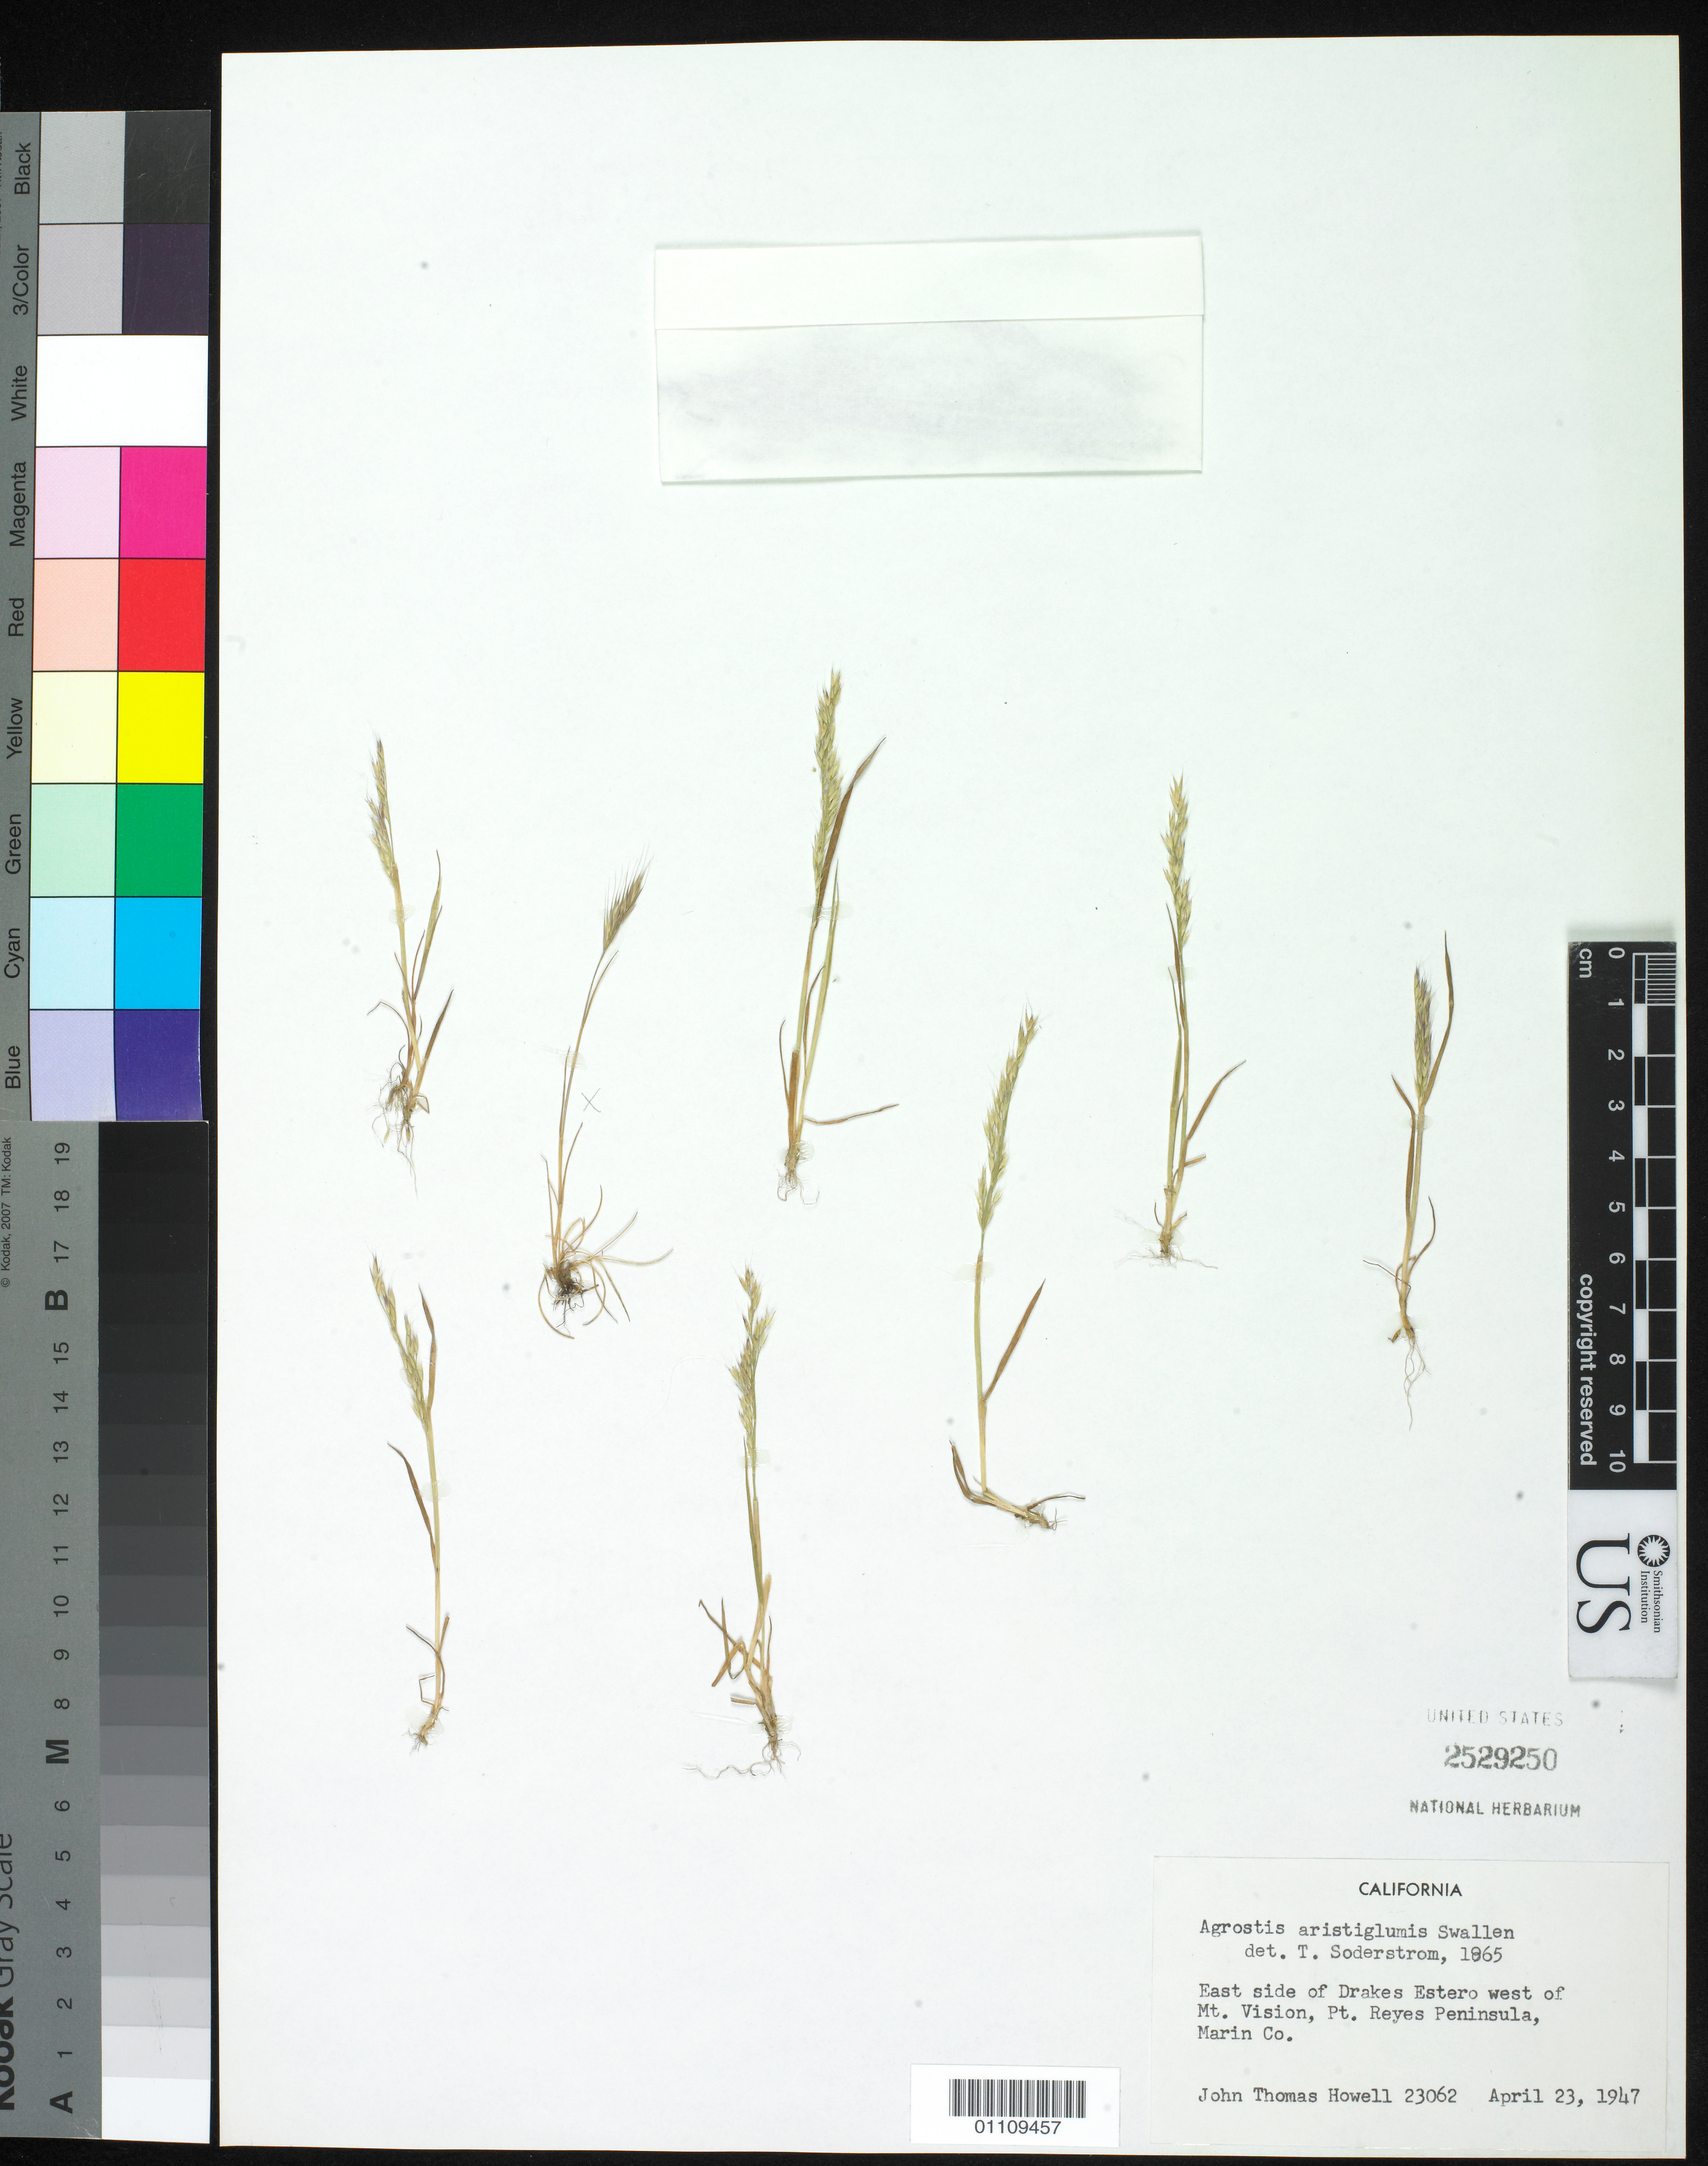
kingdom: Plantae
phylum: Tracheophyta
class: Liliopsida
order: Poales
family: Poaceae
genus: Agrostis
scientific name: Agrostis aristiglumis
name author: Swallen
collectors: J. T. Howell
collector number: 23062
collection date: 1947-04-23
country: United States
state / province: California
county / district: Marin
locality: E side of Drakes Estero W of Mt. Vision, Pt. Reyes Peninsula.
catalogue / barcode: US 2529250